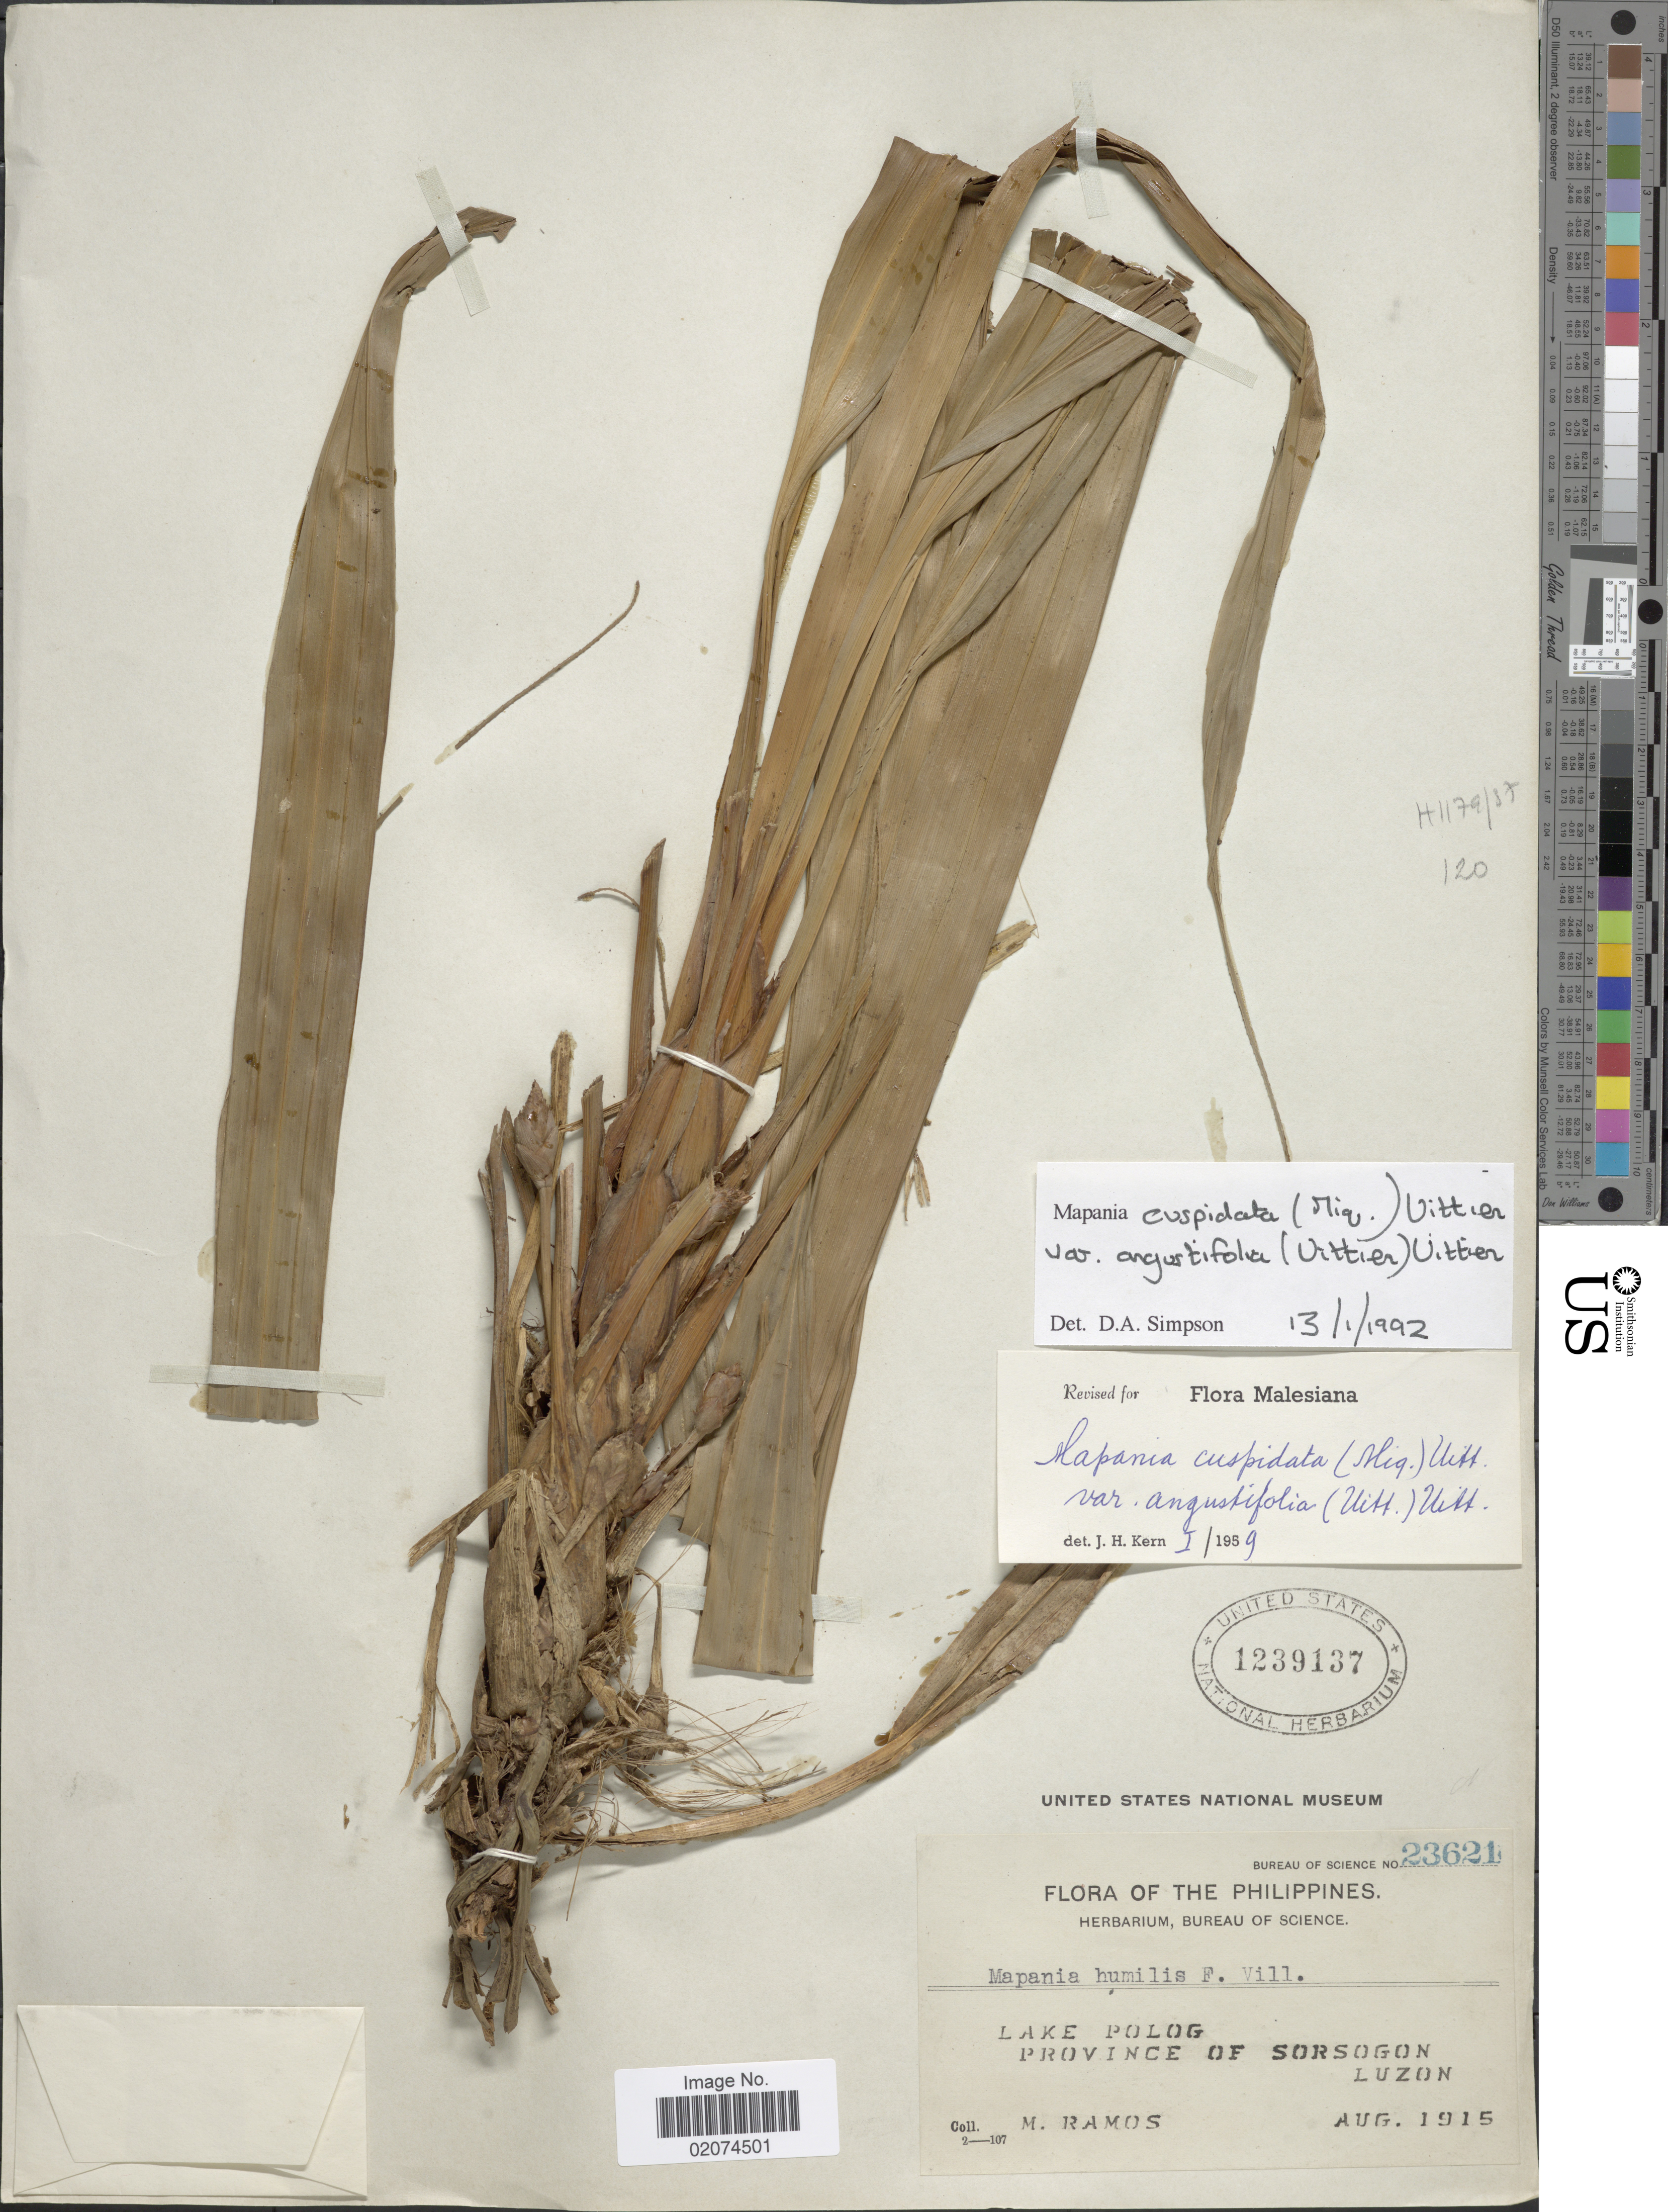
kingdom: Plantae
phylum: Tracheophyta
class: Liliopsida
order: Poales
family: Cyperaceae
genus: Mapania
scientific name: Mapania cuspidata var. angustifolia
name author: (Uittien) Uittien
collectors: M. Ramos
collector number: Bureau of Science23621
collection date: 1915-08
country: Philippines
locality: Lake Polog, Province of Sorsogon, Luzon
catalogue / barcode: US 1239137